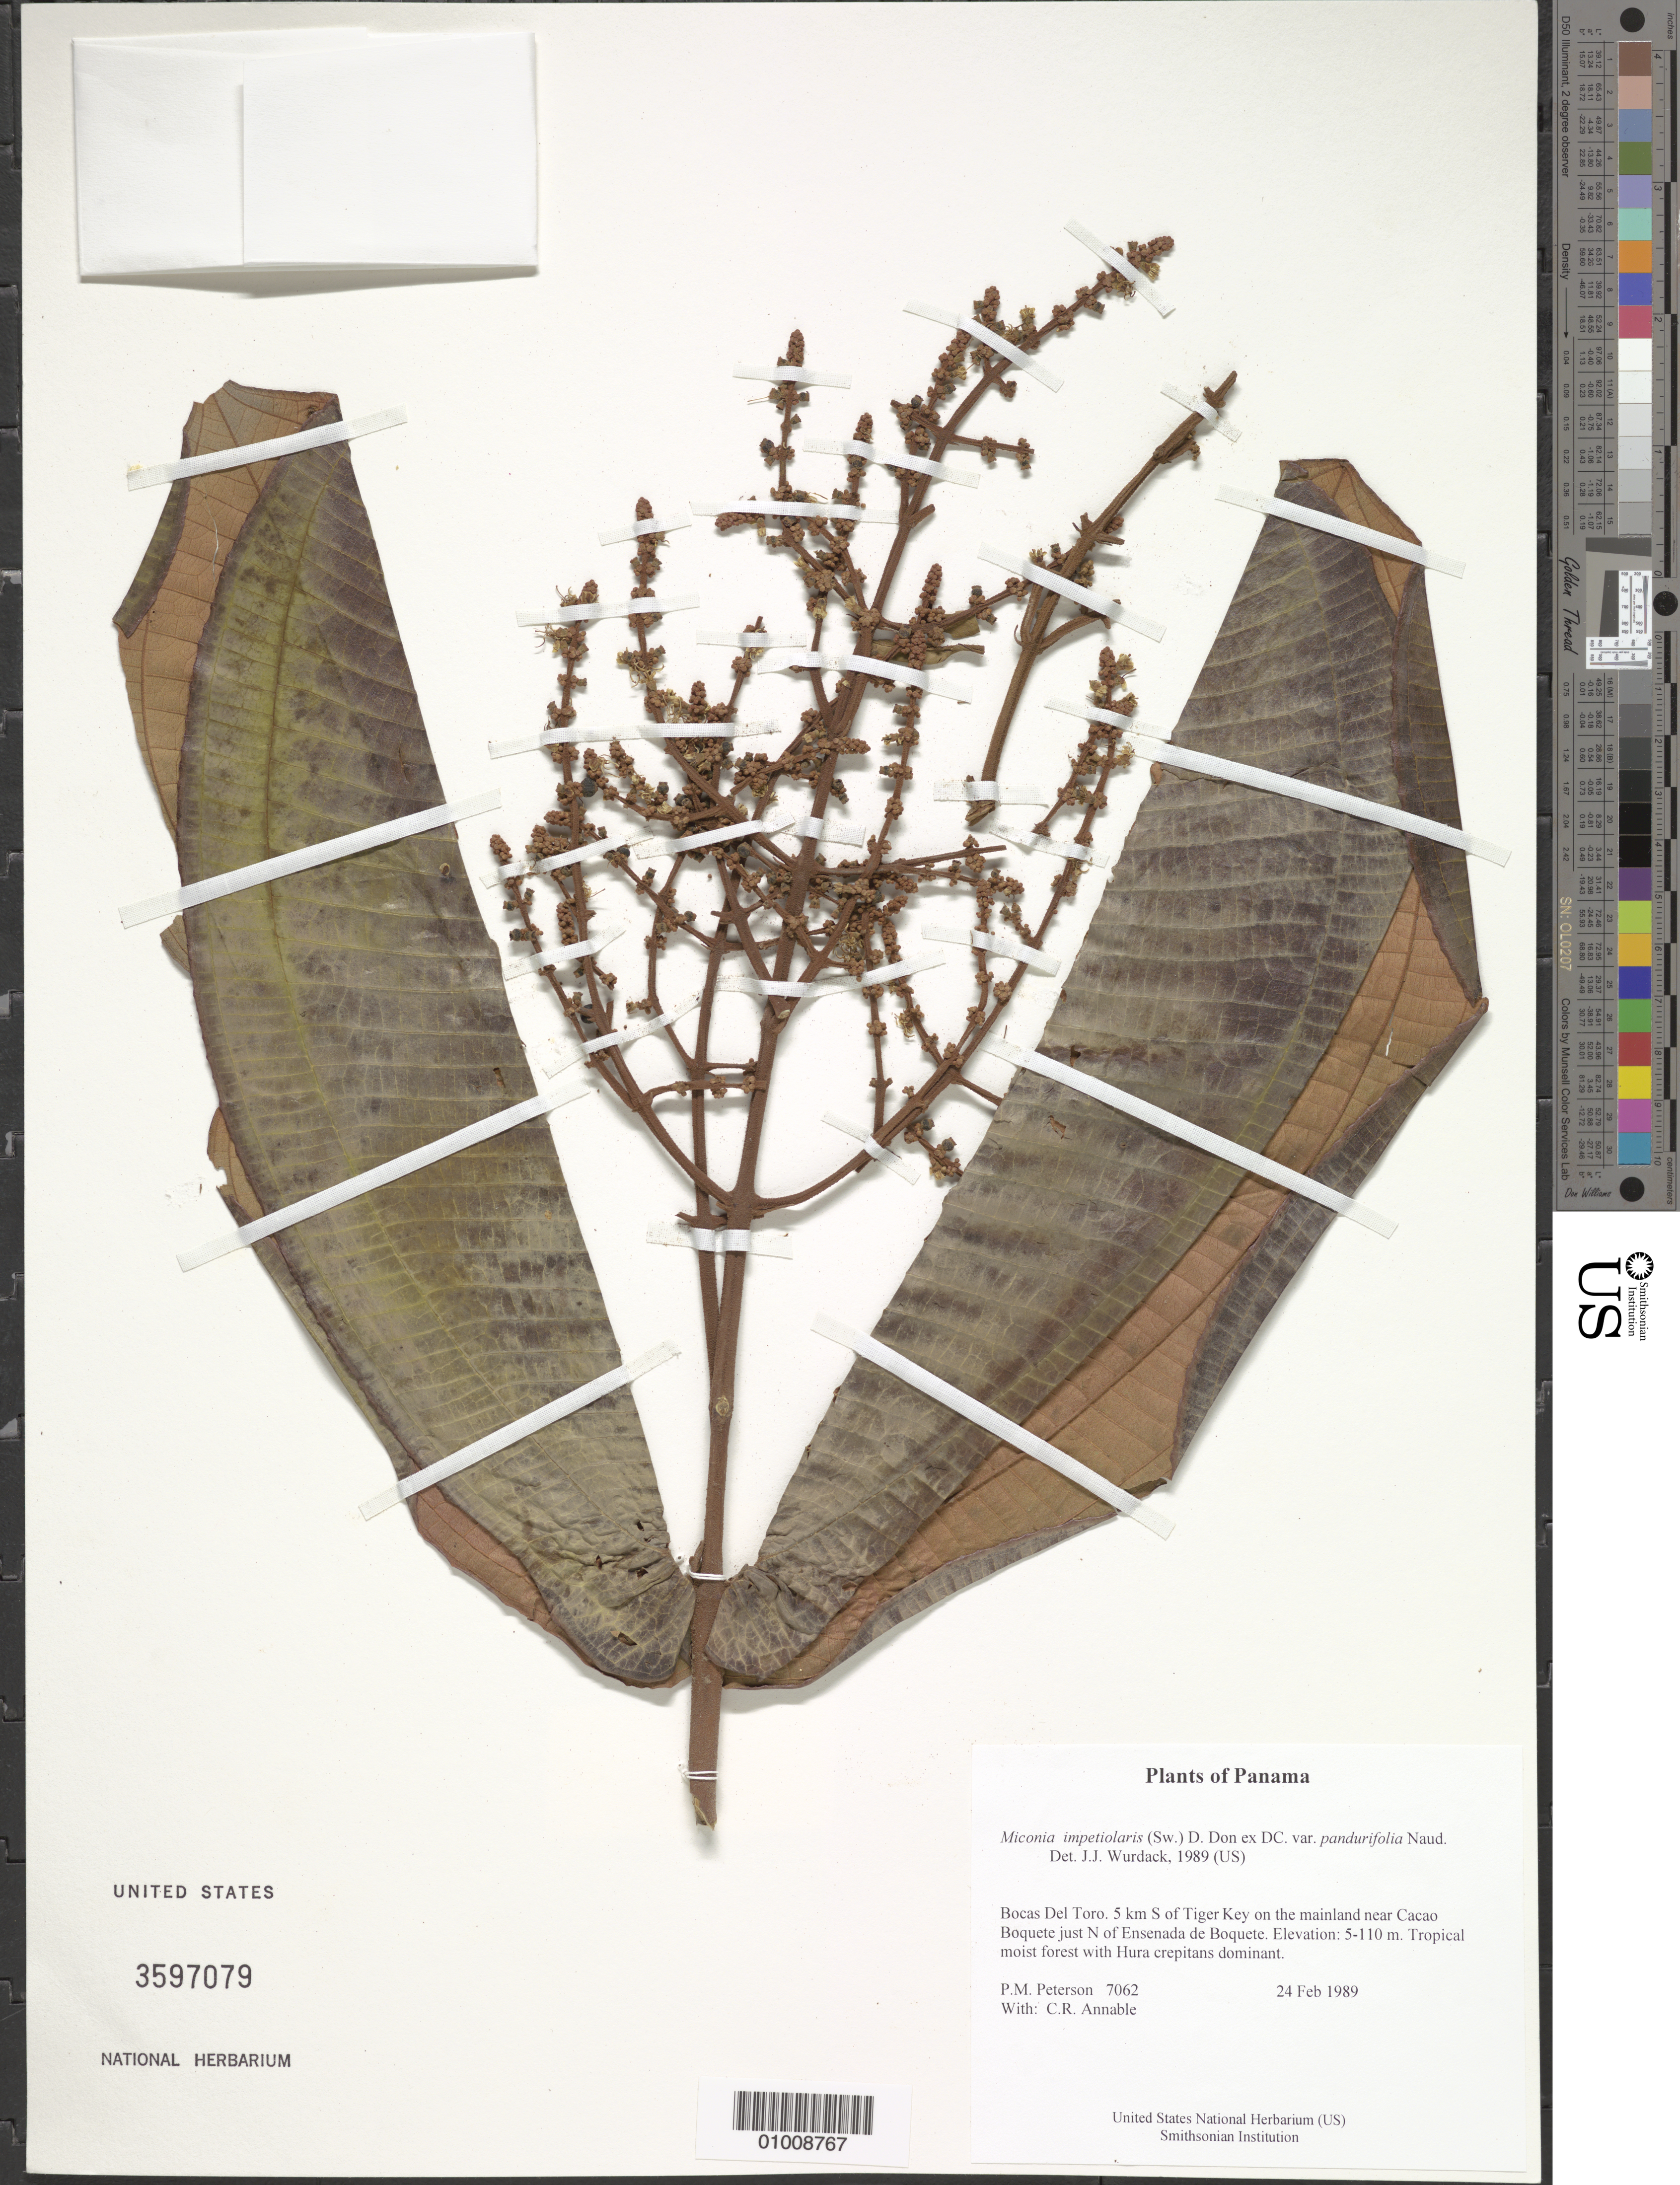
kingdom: Plantae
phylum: Tracheophyta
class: Magnoliopsida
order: Myrtales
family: Melastomataceae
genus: Miconia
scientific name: Miconia impetiolaris var. pandurifolia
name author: Naudin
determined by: Wurdack, Kenneth J., (US), Smithsonian Institution - National Museum of Natural History (UNITED STATES)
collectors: P. M. Peterson & C. R. Annable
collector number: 07062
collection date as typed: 24 Feb 1989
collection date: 1989-02-24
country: Panama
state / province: Bocas del Toro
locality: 5 km S of Tiger Key on the mainland near Cacao Boquete just N of Ensenada de Boquete.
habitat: Tropical moist forest with Hura crepitans dominant.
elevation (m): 5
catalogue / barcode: US 3597079